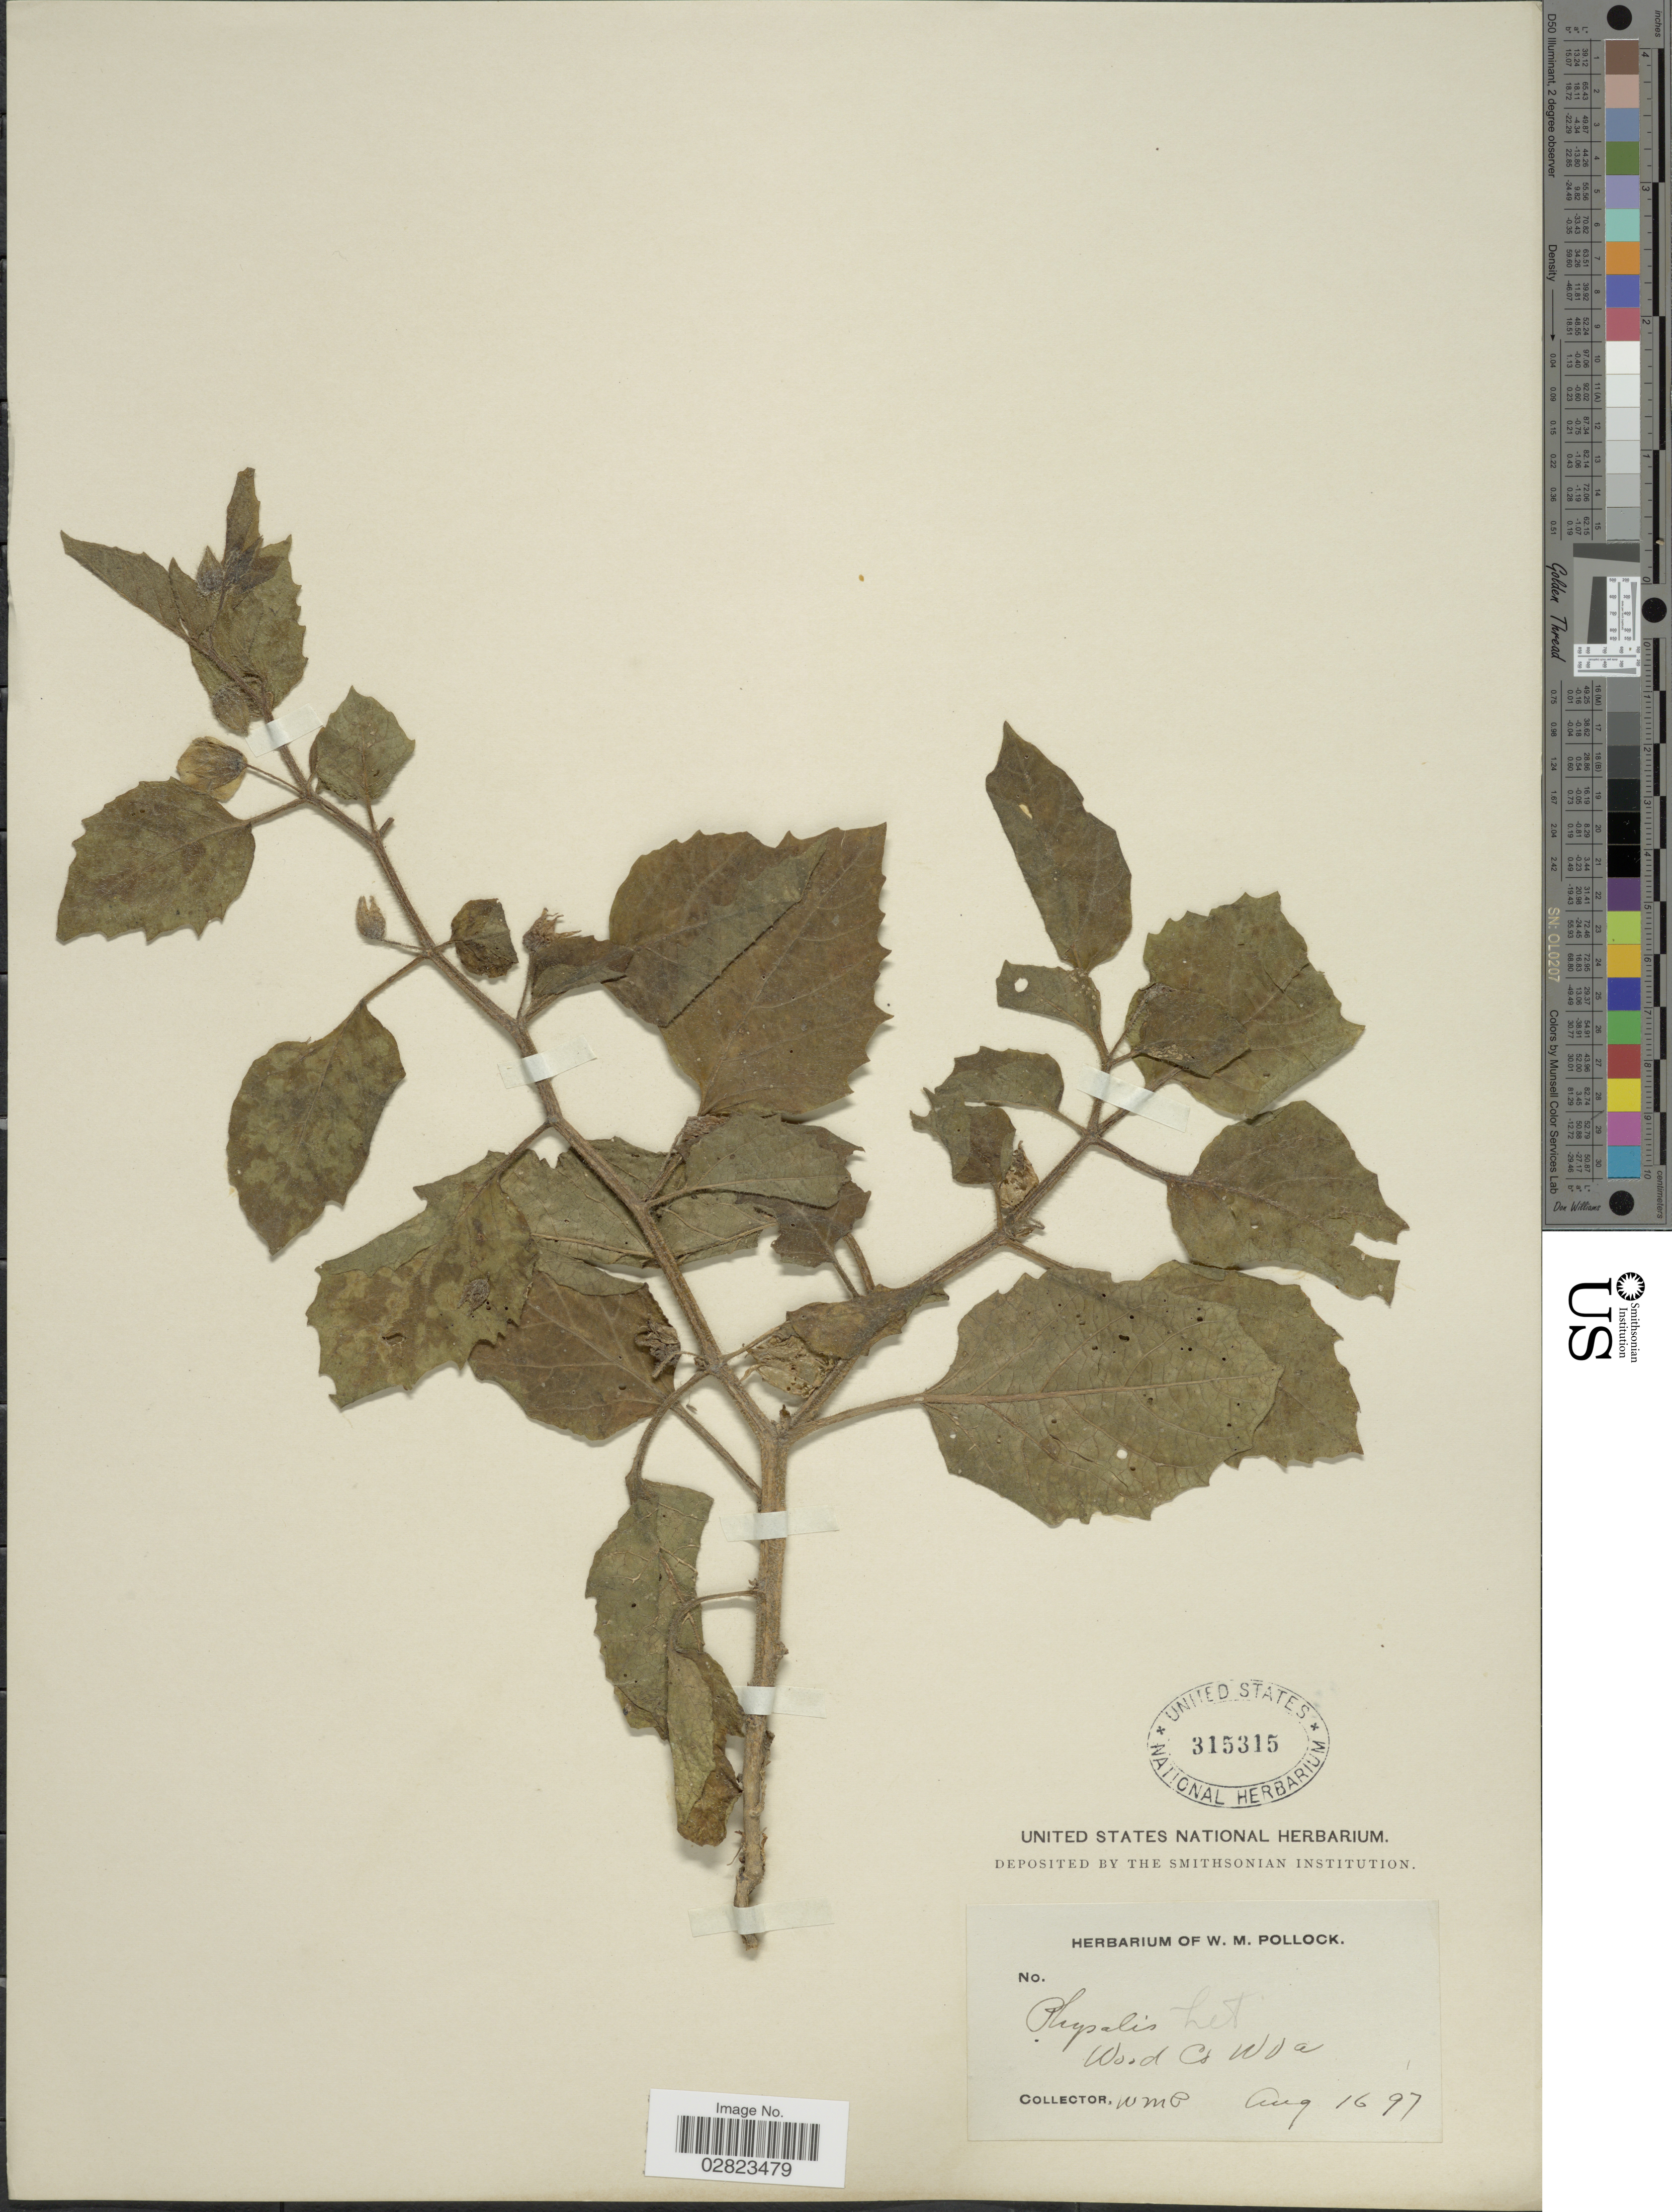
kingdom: Plantae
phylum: Tracheophyta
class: Magnoliopsida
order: Solanales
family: Solanaceae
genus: Physalis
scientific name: Physalis heterophylla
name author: Nees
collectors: W. M. Pollock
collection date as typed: Transcribed d/m/y: 16/8/97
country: United States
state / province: West Virginia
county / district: Wood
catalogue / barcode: US 315315